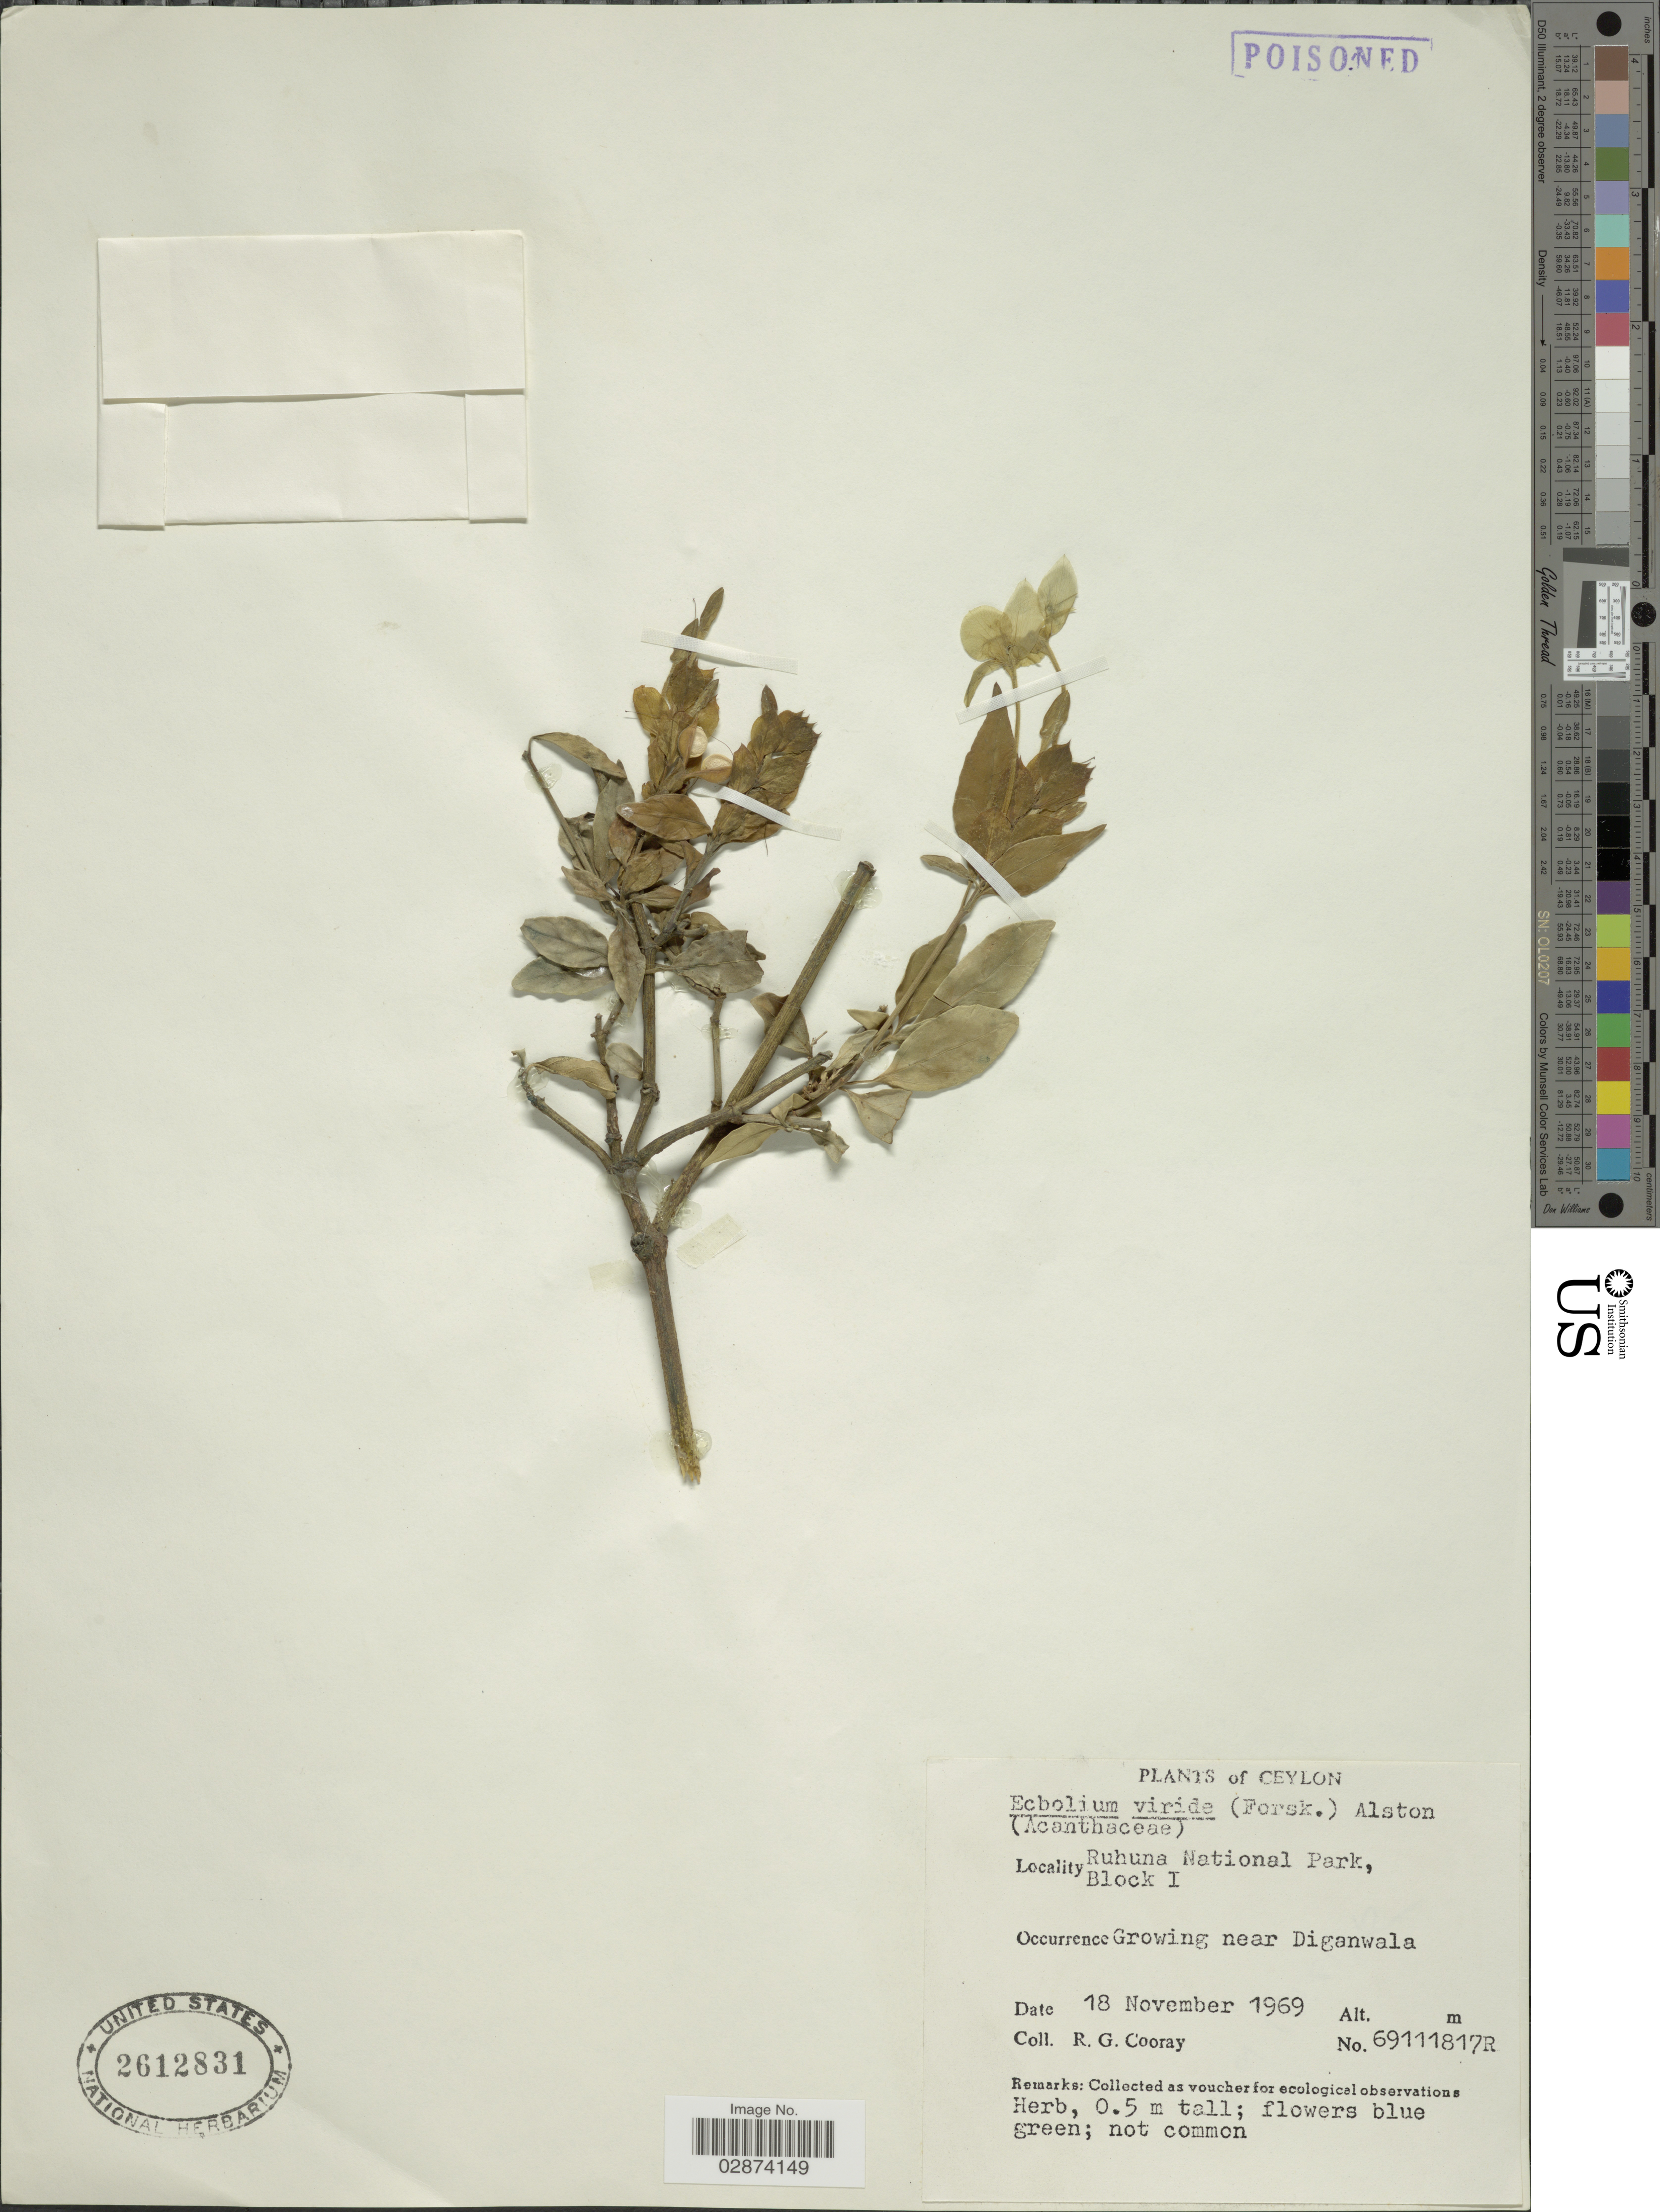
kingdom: Plantae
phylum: Tracheophyta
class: Magnoliopsida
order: Lamiales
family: Acanthaceae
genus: Ecbolium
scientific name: Ecbolium viride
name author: (Forssk.) Alston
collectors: R. Cooray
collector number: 69111817R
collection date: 1969-11-18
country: Sri Lanka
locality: Ceylon. Ruhuna National Park, Block I. Growing near Diganwala.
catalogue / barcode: US 2612831